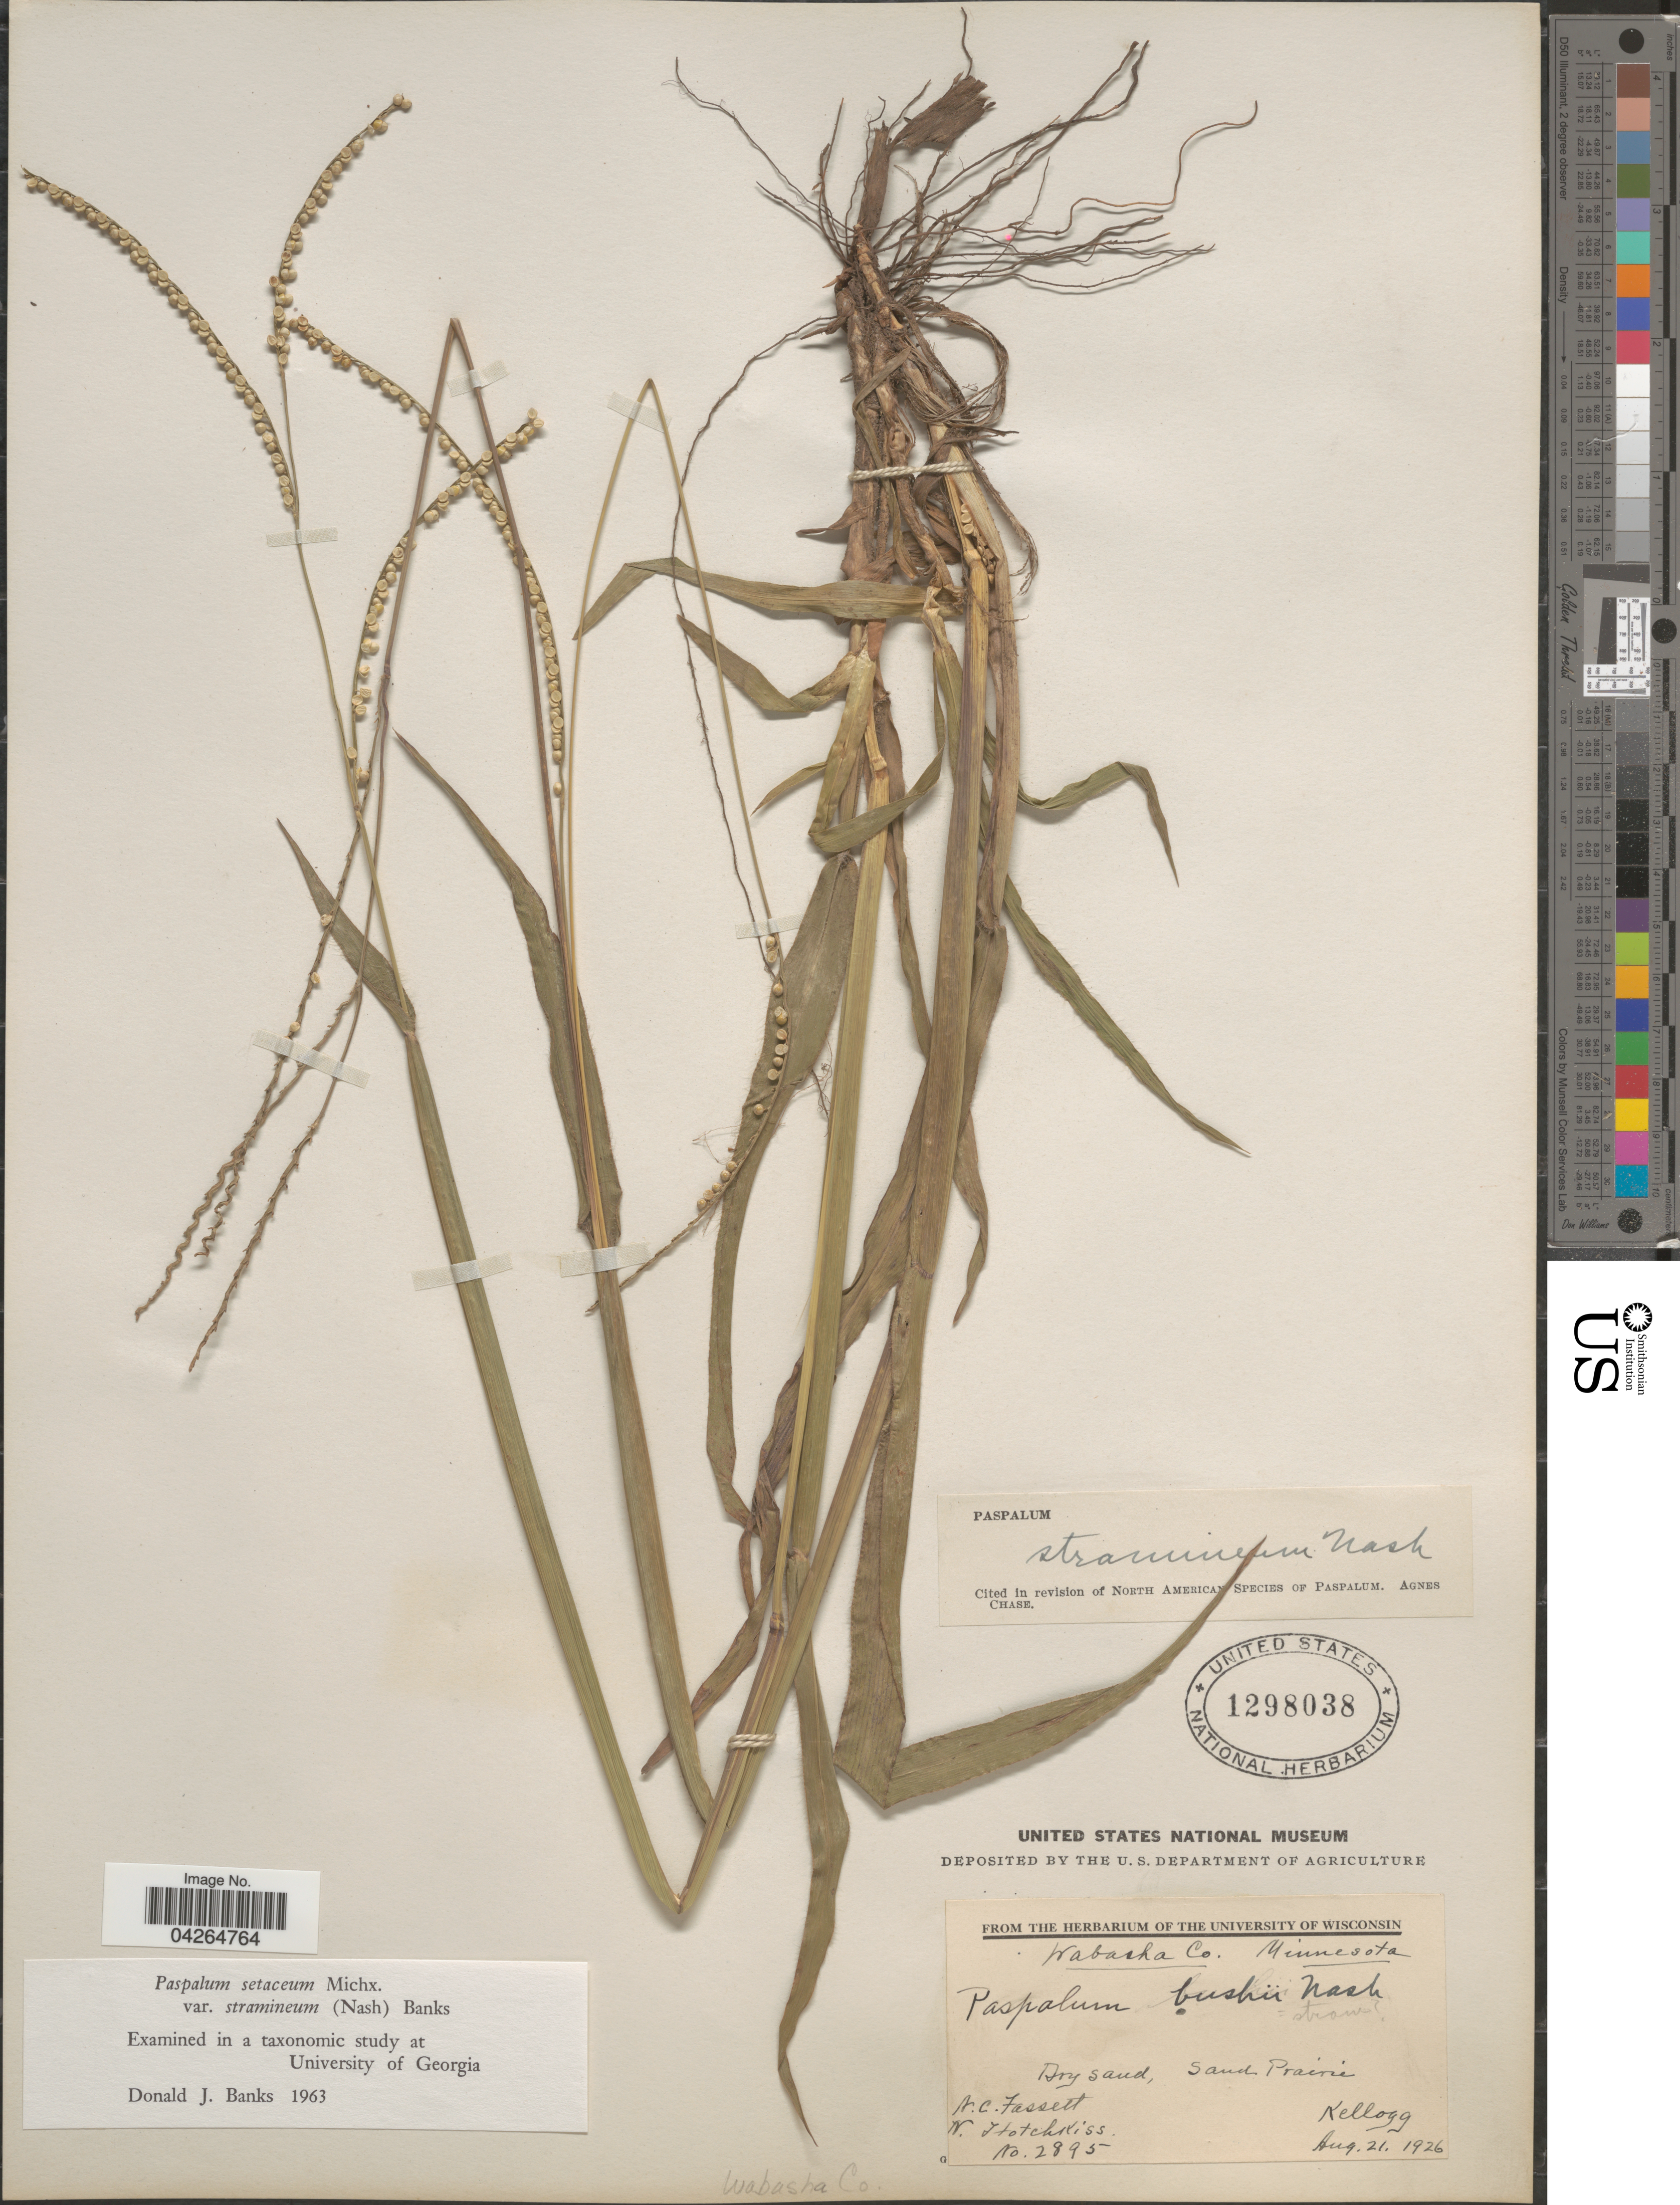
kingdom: Plantae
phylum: Tracheophyta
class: Liliopsida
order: Poales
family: Poaceae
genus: Paspalum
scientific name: Paspalum setaceum var. stramineum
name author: (Nash) D.J. Banks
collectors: N. C. Fassett & N. Hotchkiss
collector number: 2895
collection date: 1926-08-21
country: United States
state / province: Minnesota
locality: Wabasha Co. Kellogg.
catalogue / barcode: US 1298038